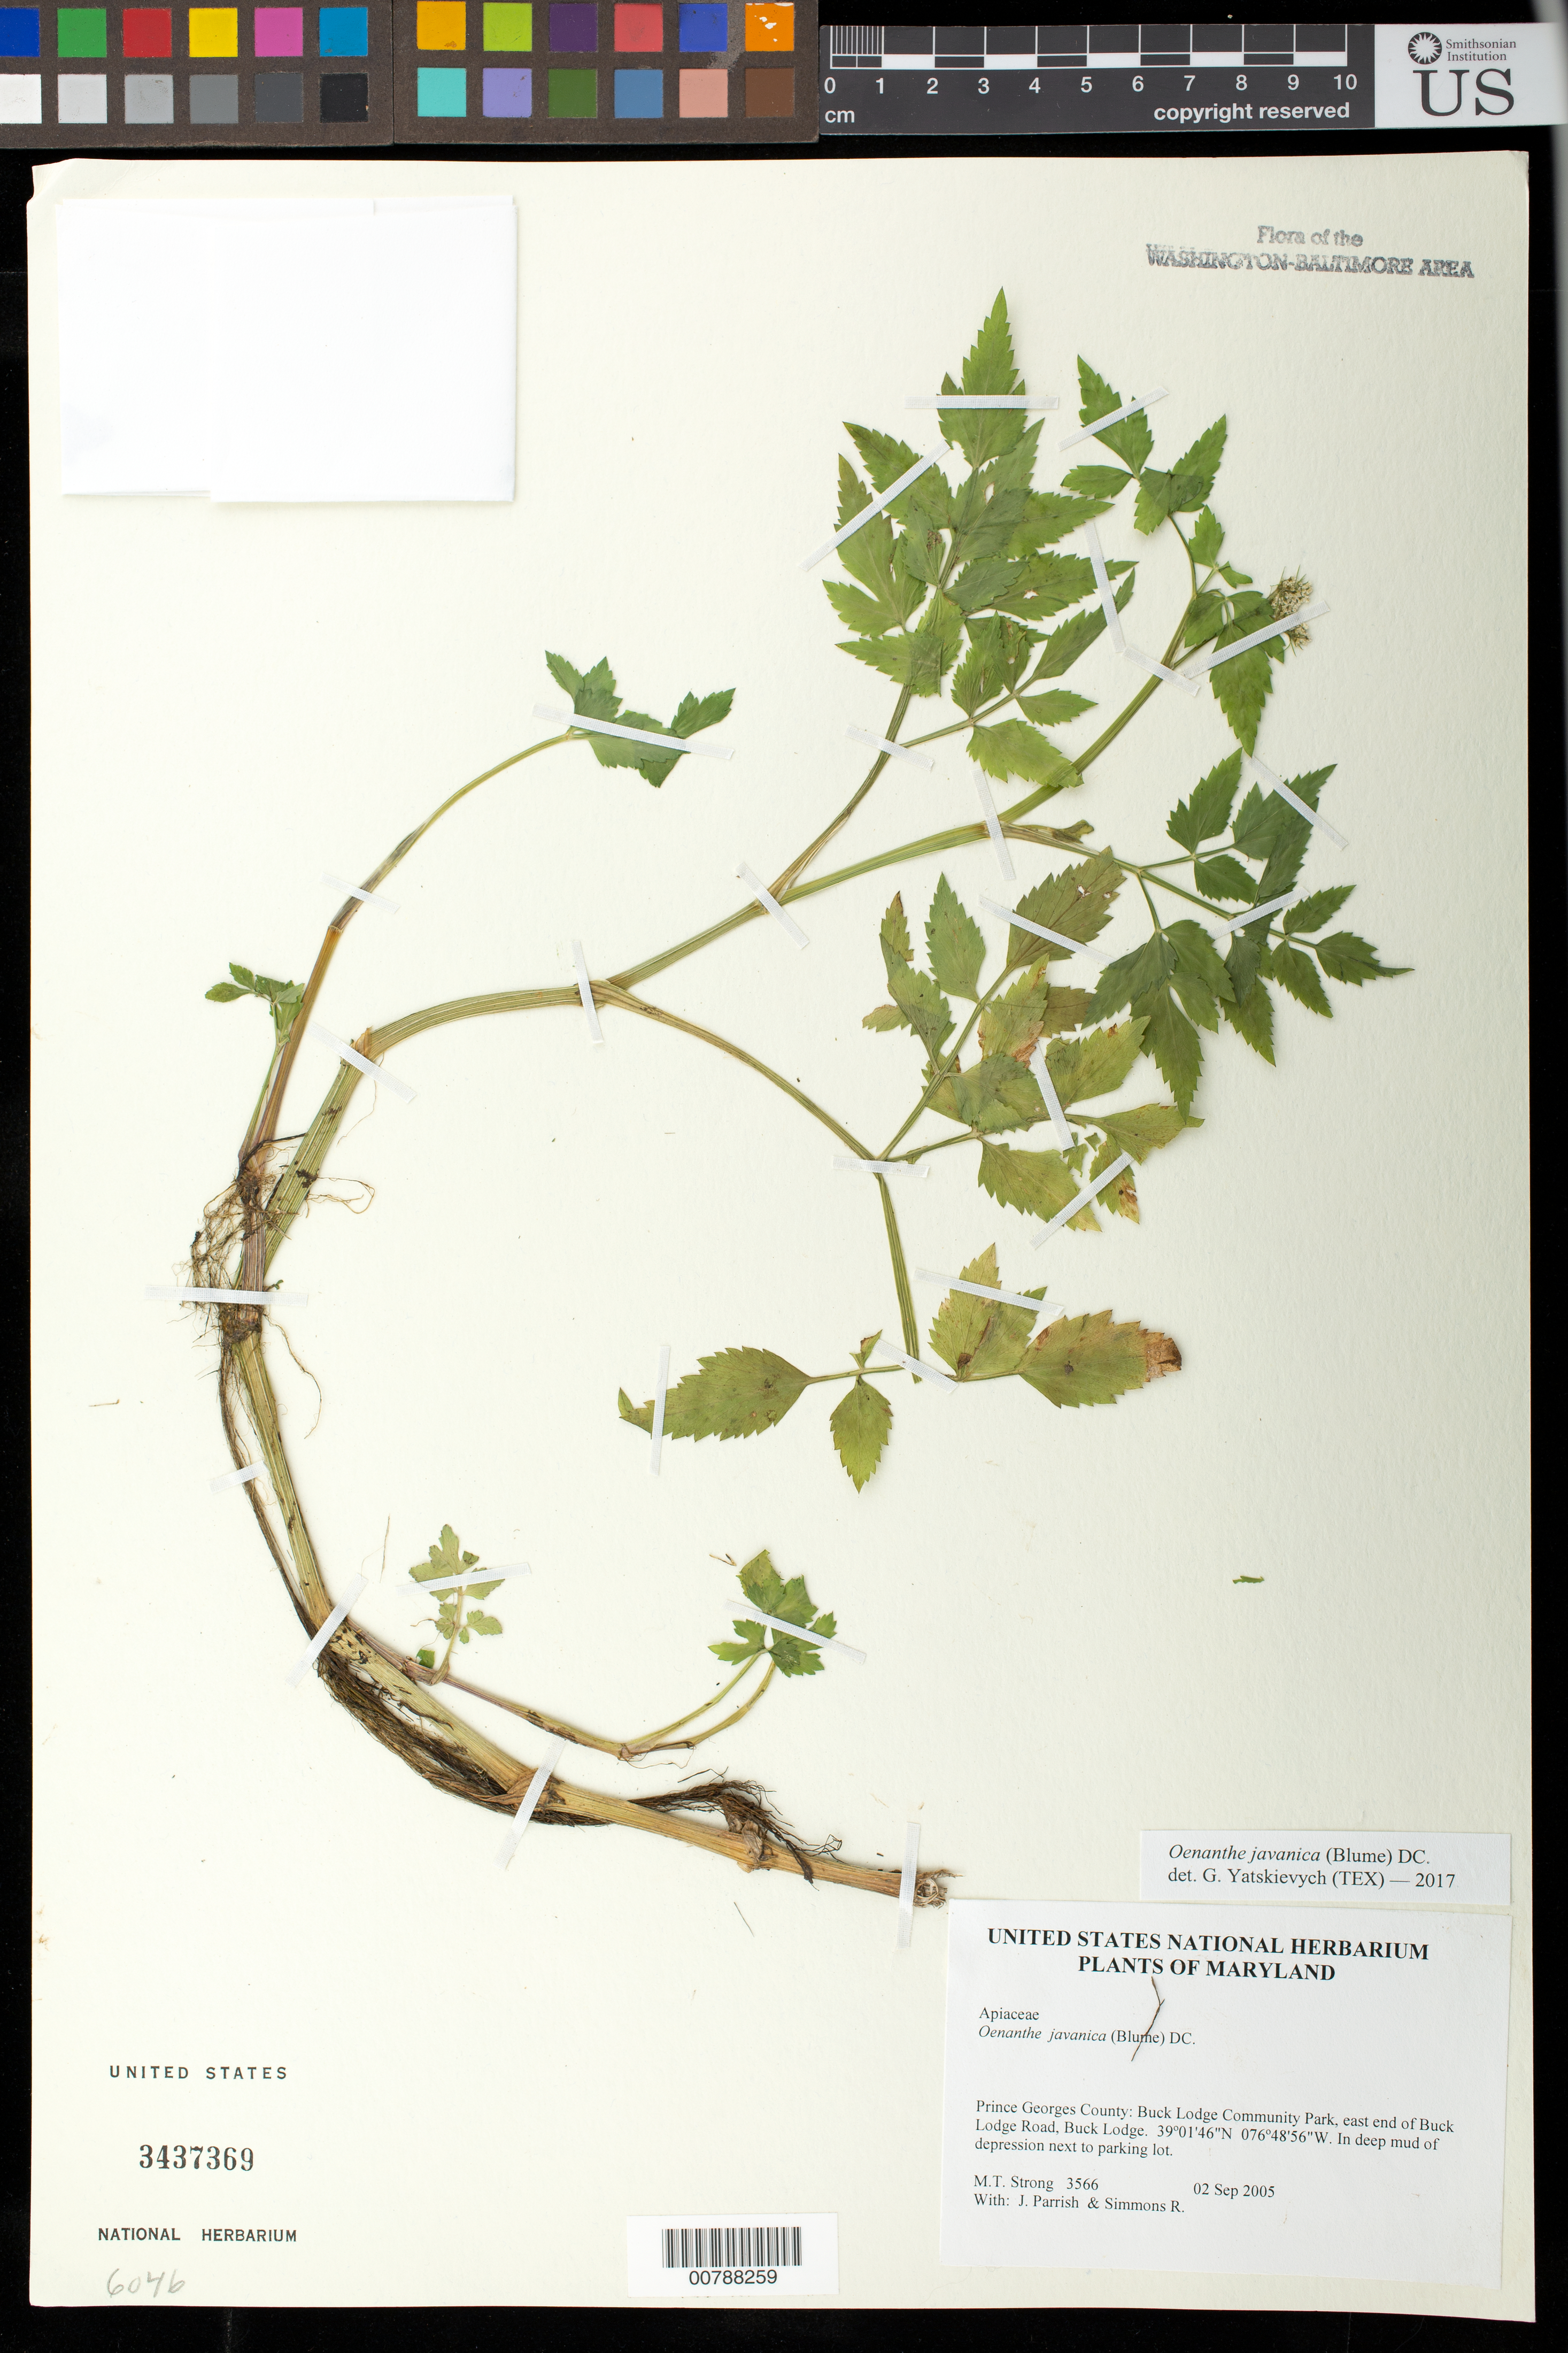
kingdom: Plantae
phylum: Tracheophyta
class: Magnoliopsida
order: Apiales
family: Apiaceae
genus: Oenanthe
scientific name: Oenanthe javanica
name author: (Blume) DC.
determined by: Yatskievych, G. A.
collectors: M. T. Strong, J. Parrish & R. B. Simmons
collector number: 3566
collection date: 2005-09-02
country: United States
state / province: Maryland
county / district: Prince George's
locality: Buck Lodge Community Park, east end of Buck Lodge Road, Buck Lodge.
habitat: In deep mud of depression next to parking lot.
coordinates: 39 01'46"N, 76 48'56" W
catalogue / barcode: US 3437369